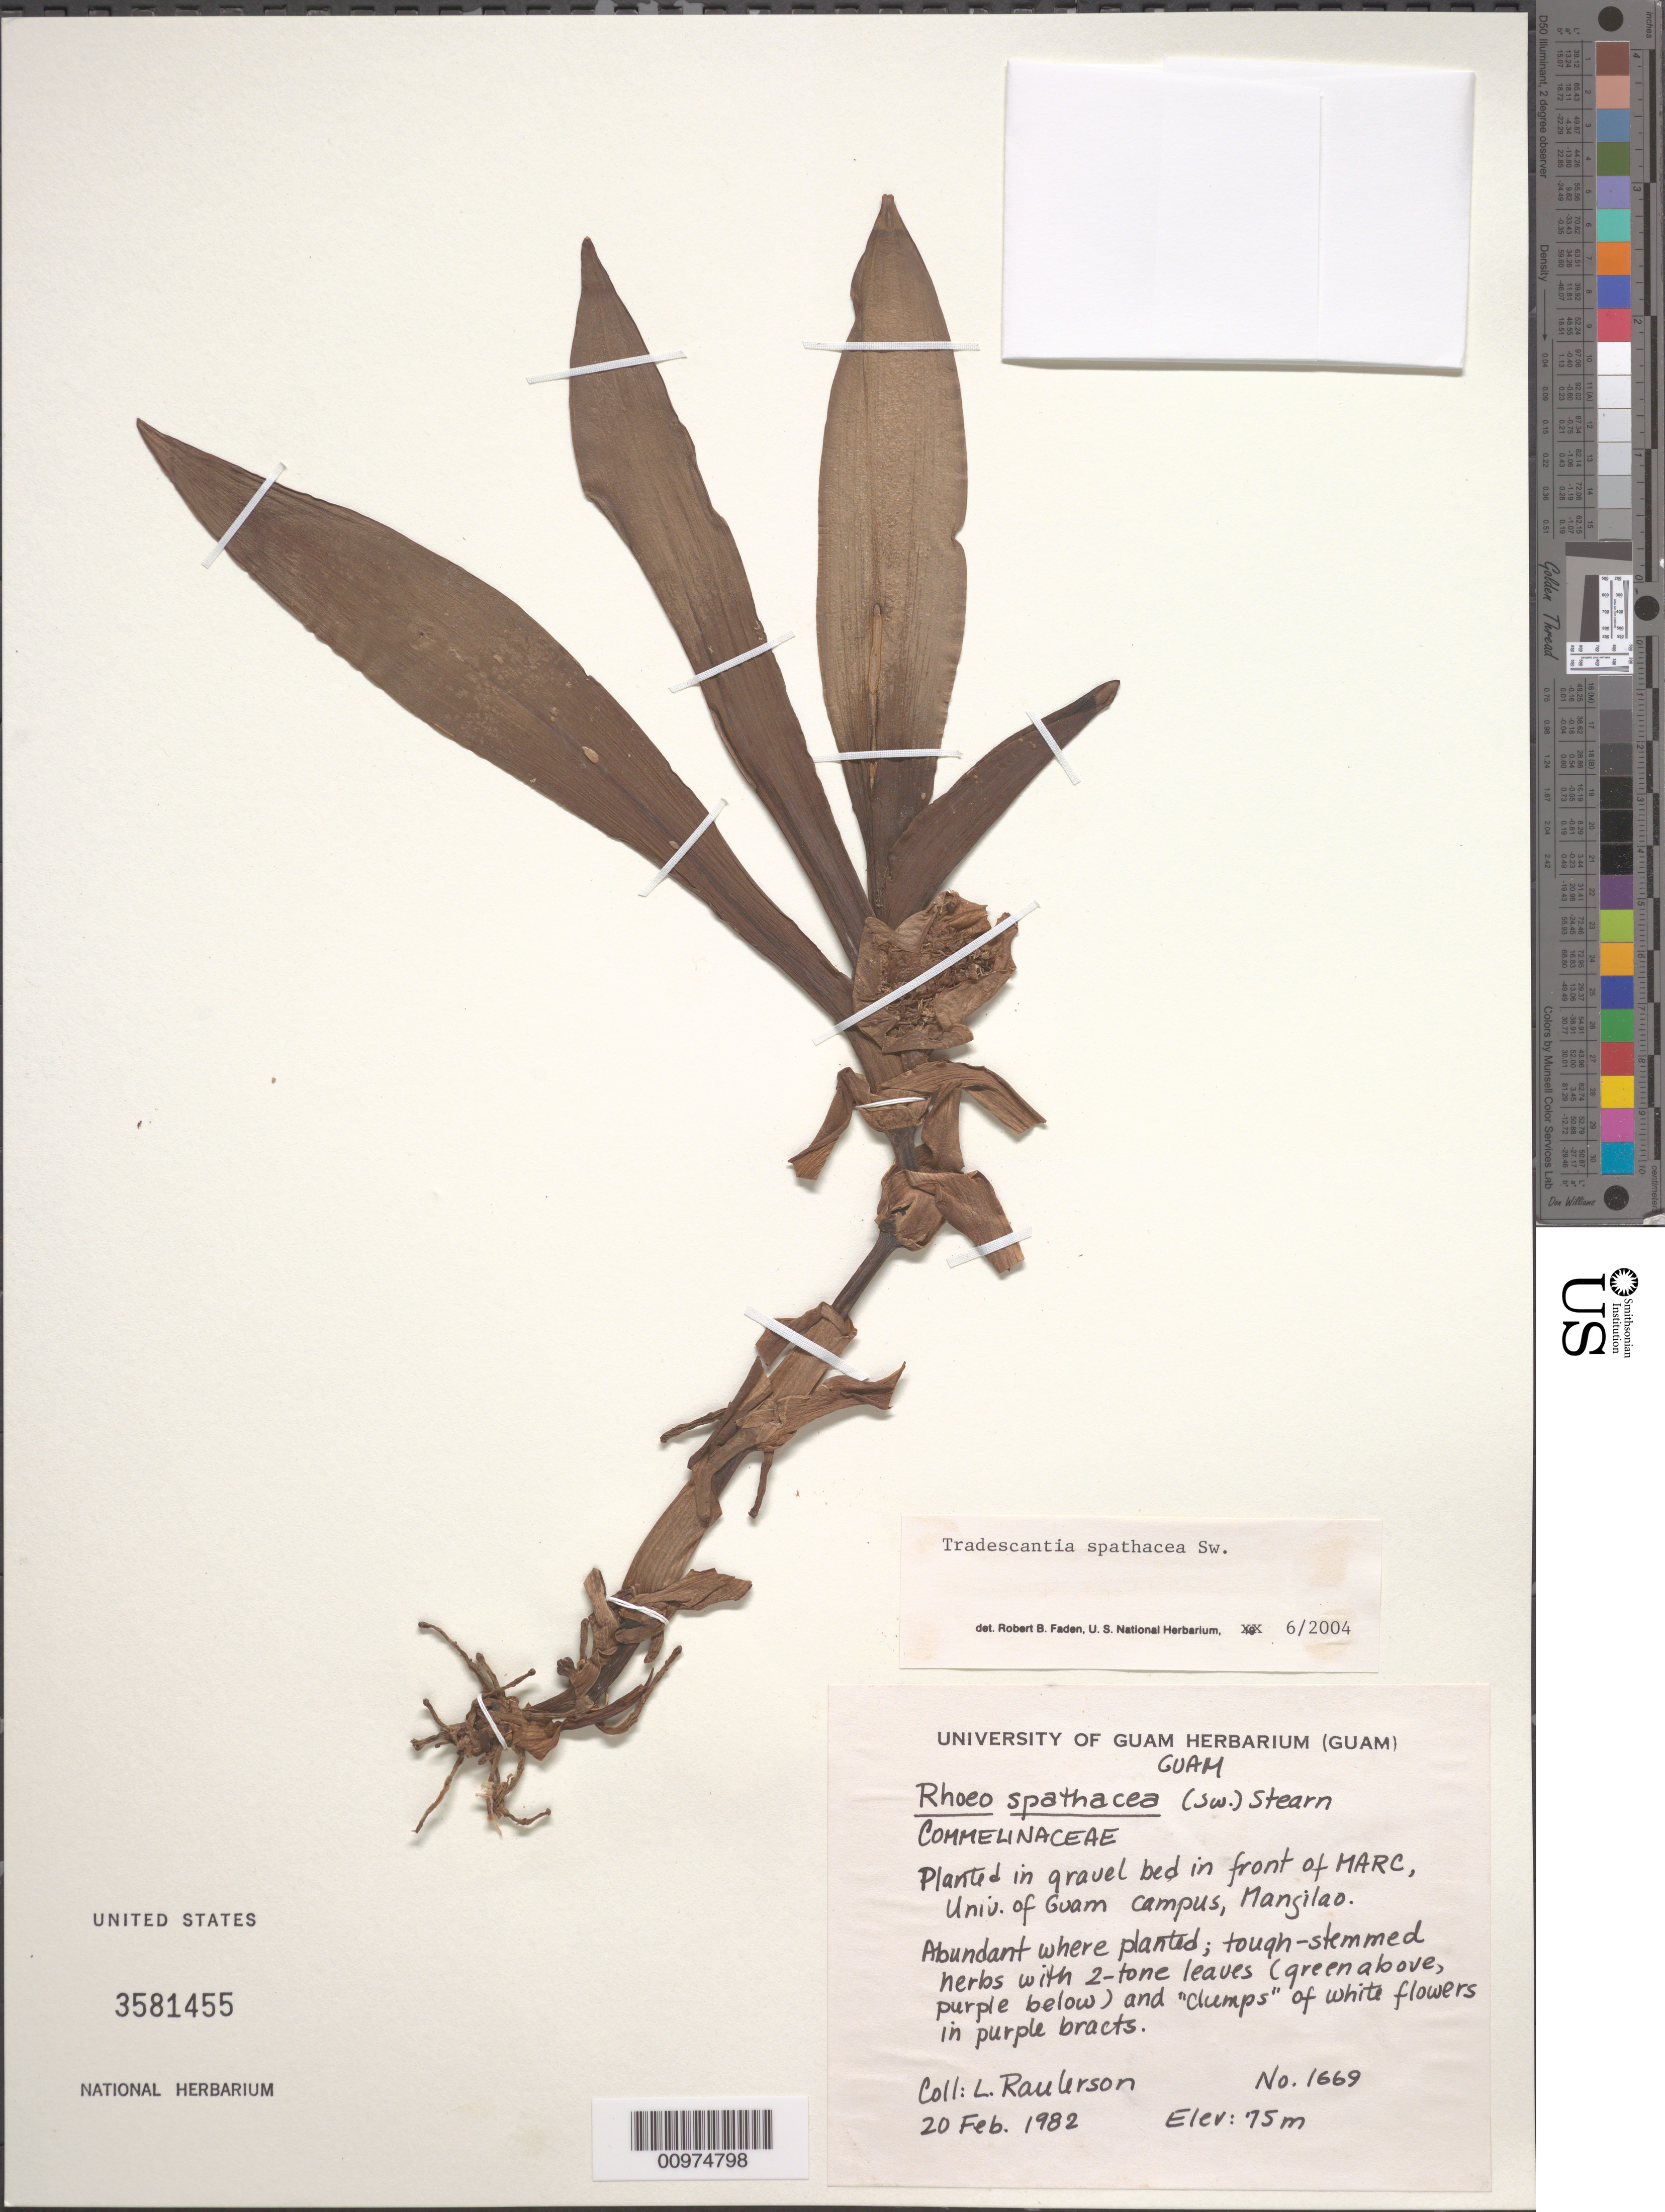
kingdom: Plantae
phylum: Tracheophyta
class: Liliopsida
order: Commelinales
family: Commelinaceae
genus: Tradescantia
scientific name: Tradescantia spathacea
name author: Sw.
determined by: Faden, Robert B., (US), Smithsonian Institution - National Museum of Natural History (UNITED STATES)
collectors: L. Raulerson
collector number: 1669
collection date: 1982-02-20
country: Guam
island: Guam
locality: Mangilao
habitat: Planted in gravel bed in front of Marc, Univ. of Guam campus, Mangilao.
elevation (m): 75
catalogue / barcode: US 3581455